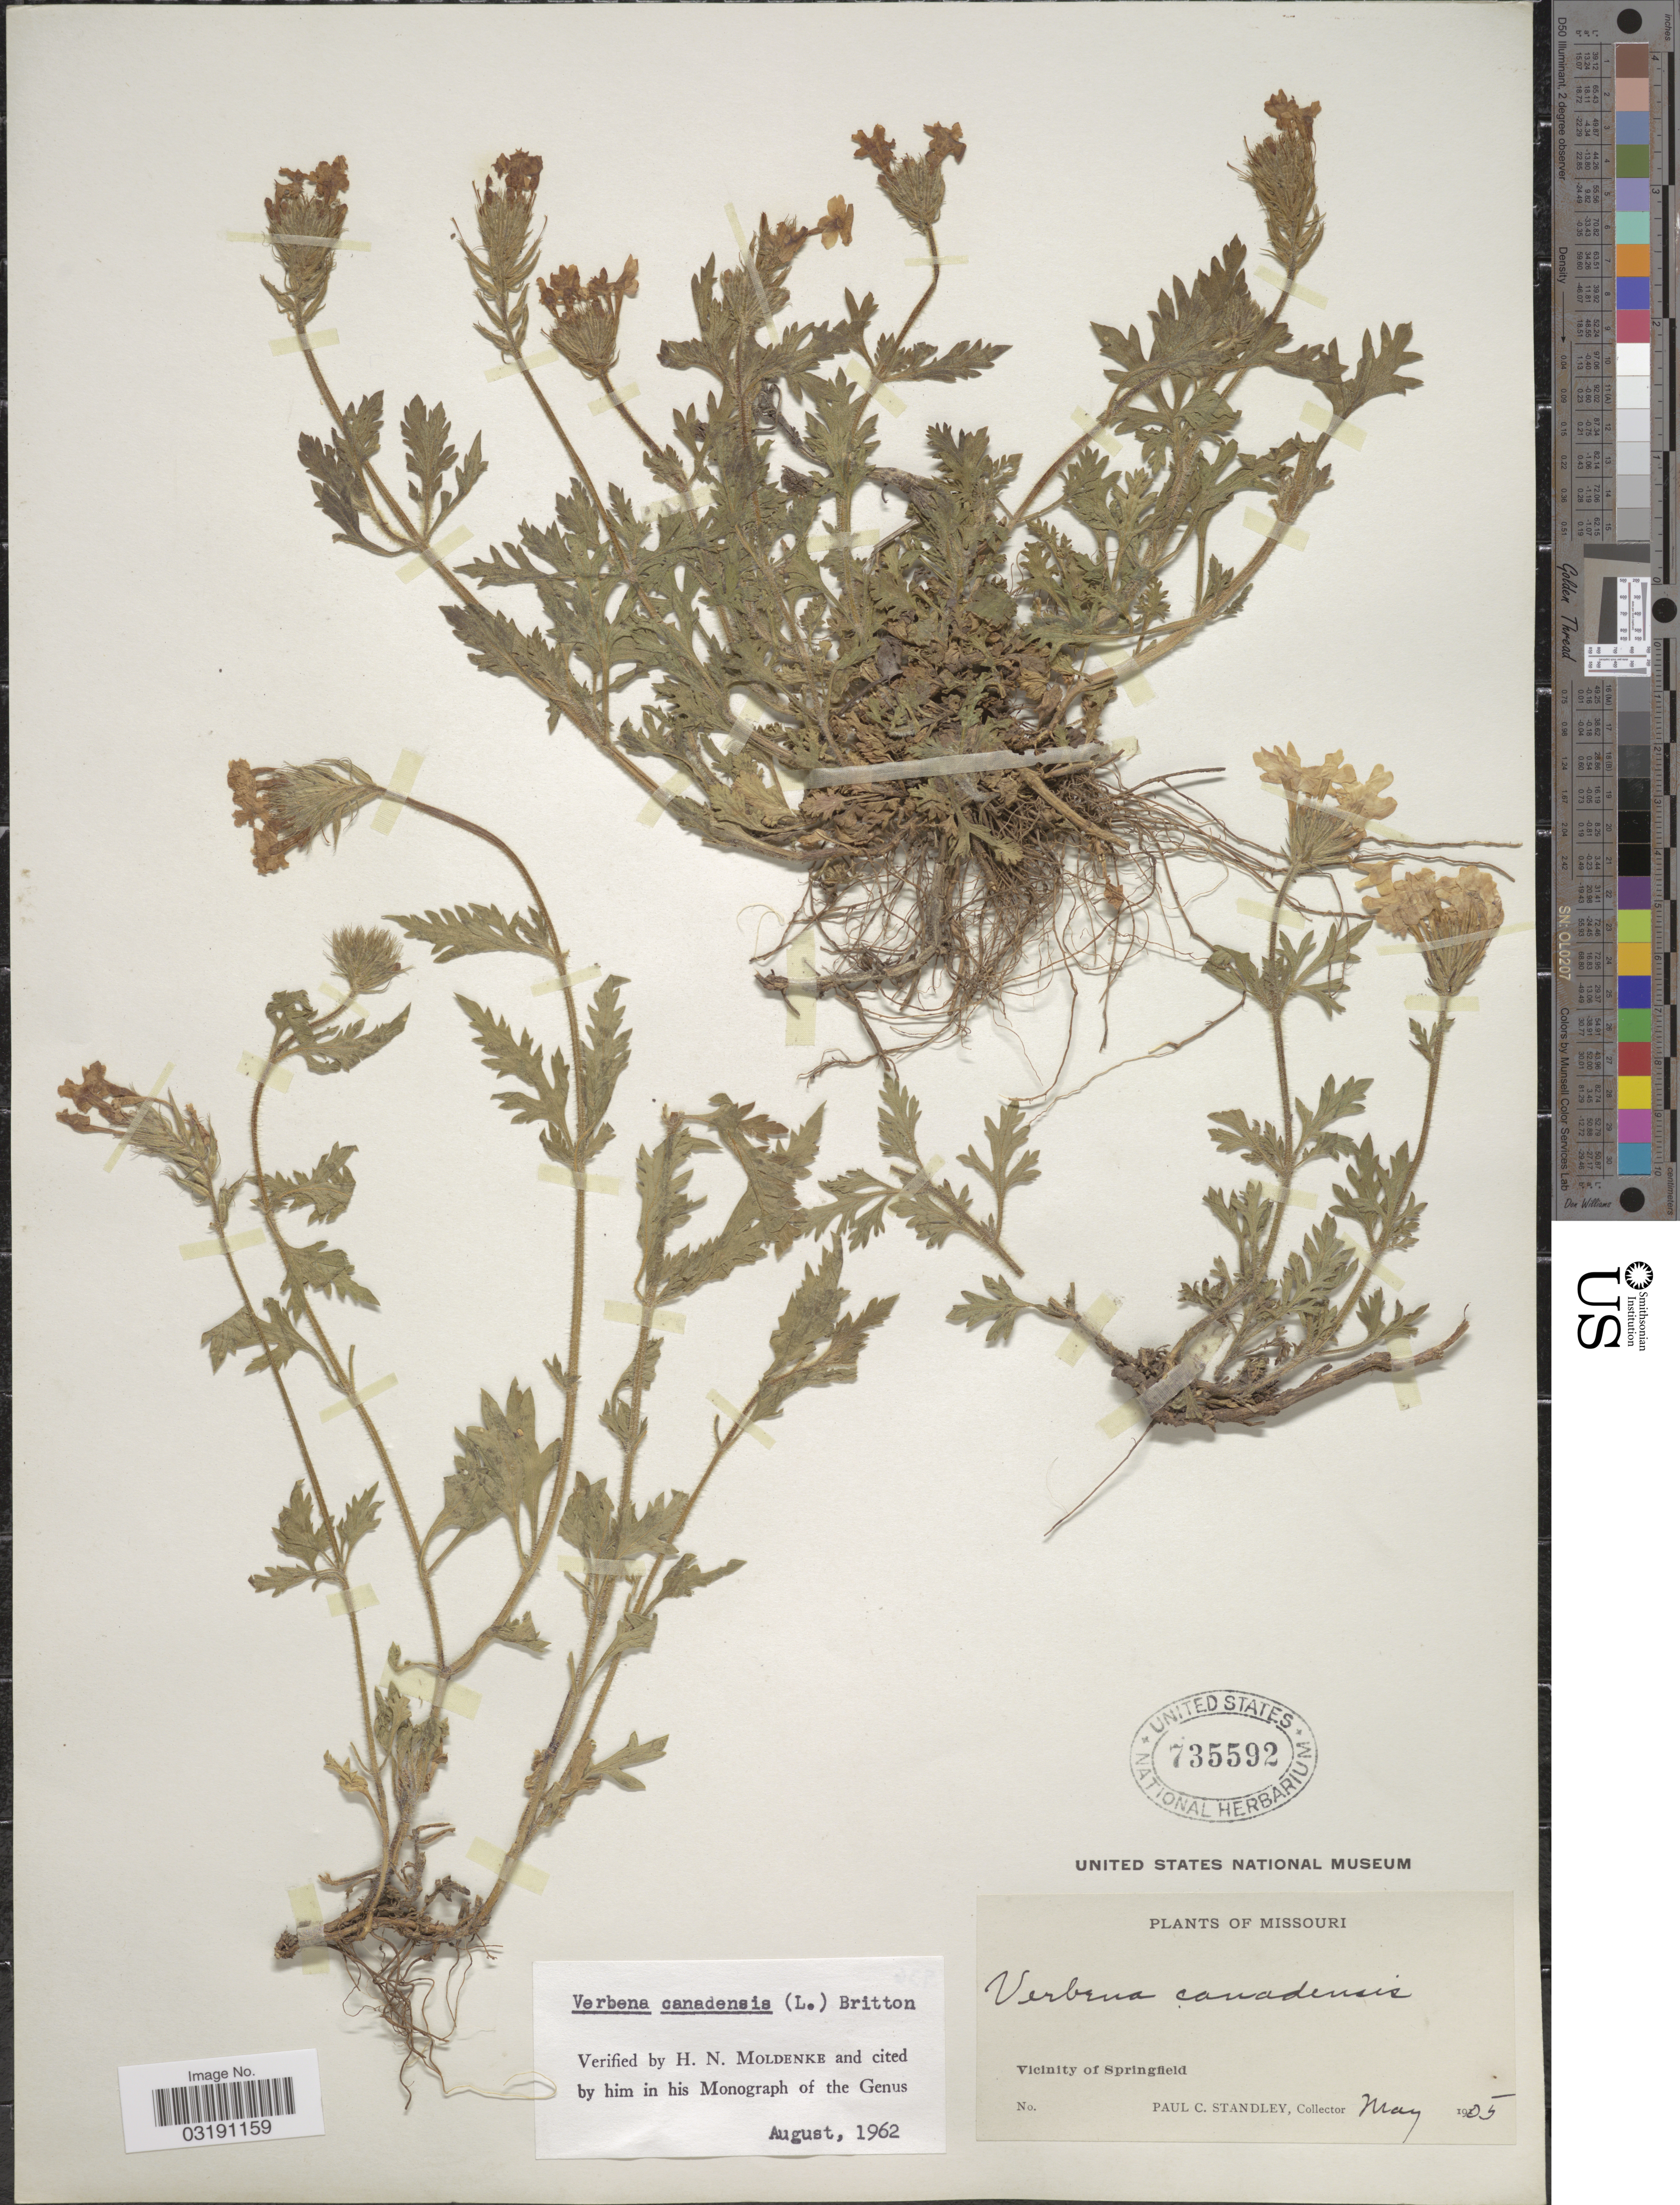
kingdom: Plantae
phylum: Tracheophyta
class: Magnoliopsida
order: Lamiales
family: Verbenaceae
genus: Verbena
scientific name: Verbena canadensis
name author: (L.) Britton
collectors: P. C. Standley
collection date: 1905-05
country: United States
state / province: Missouri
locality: Vicinity of Springfield.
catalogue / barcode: US 735592